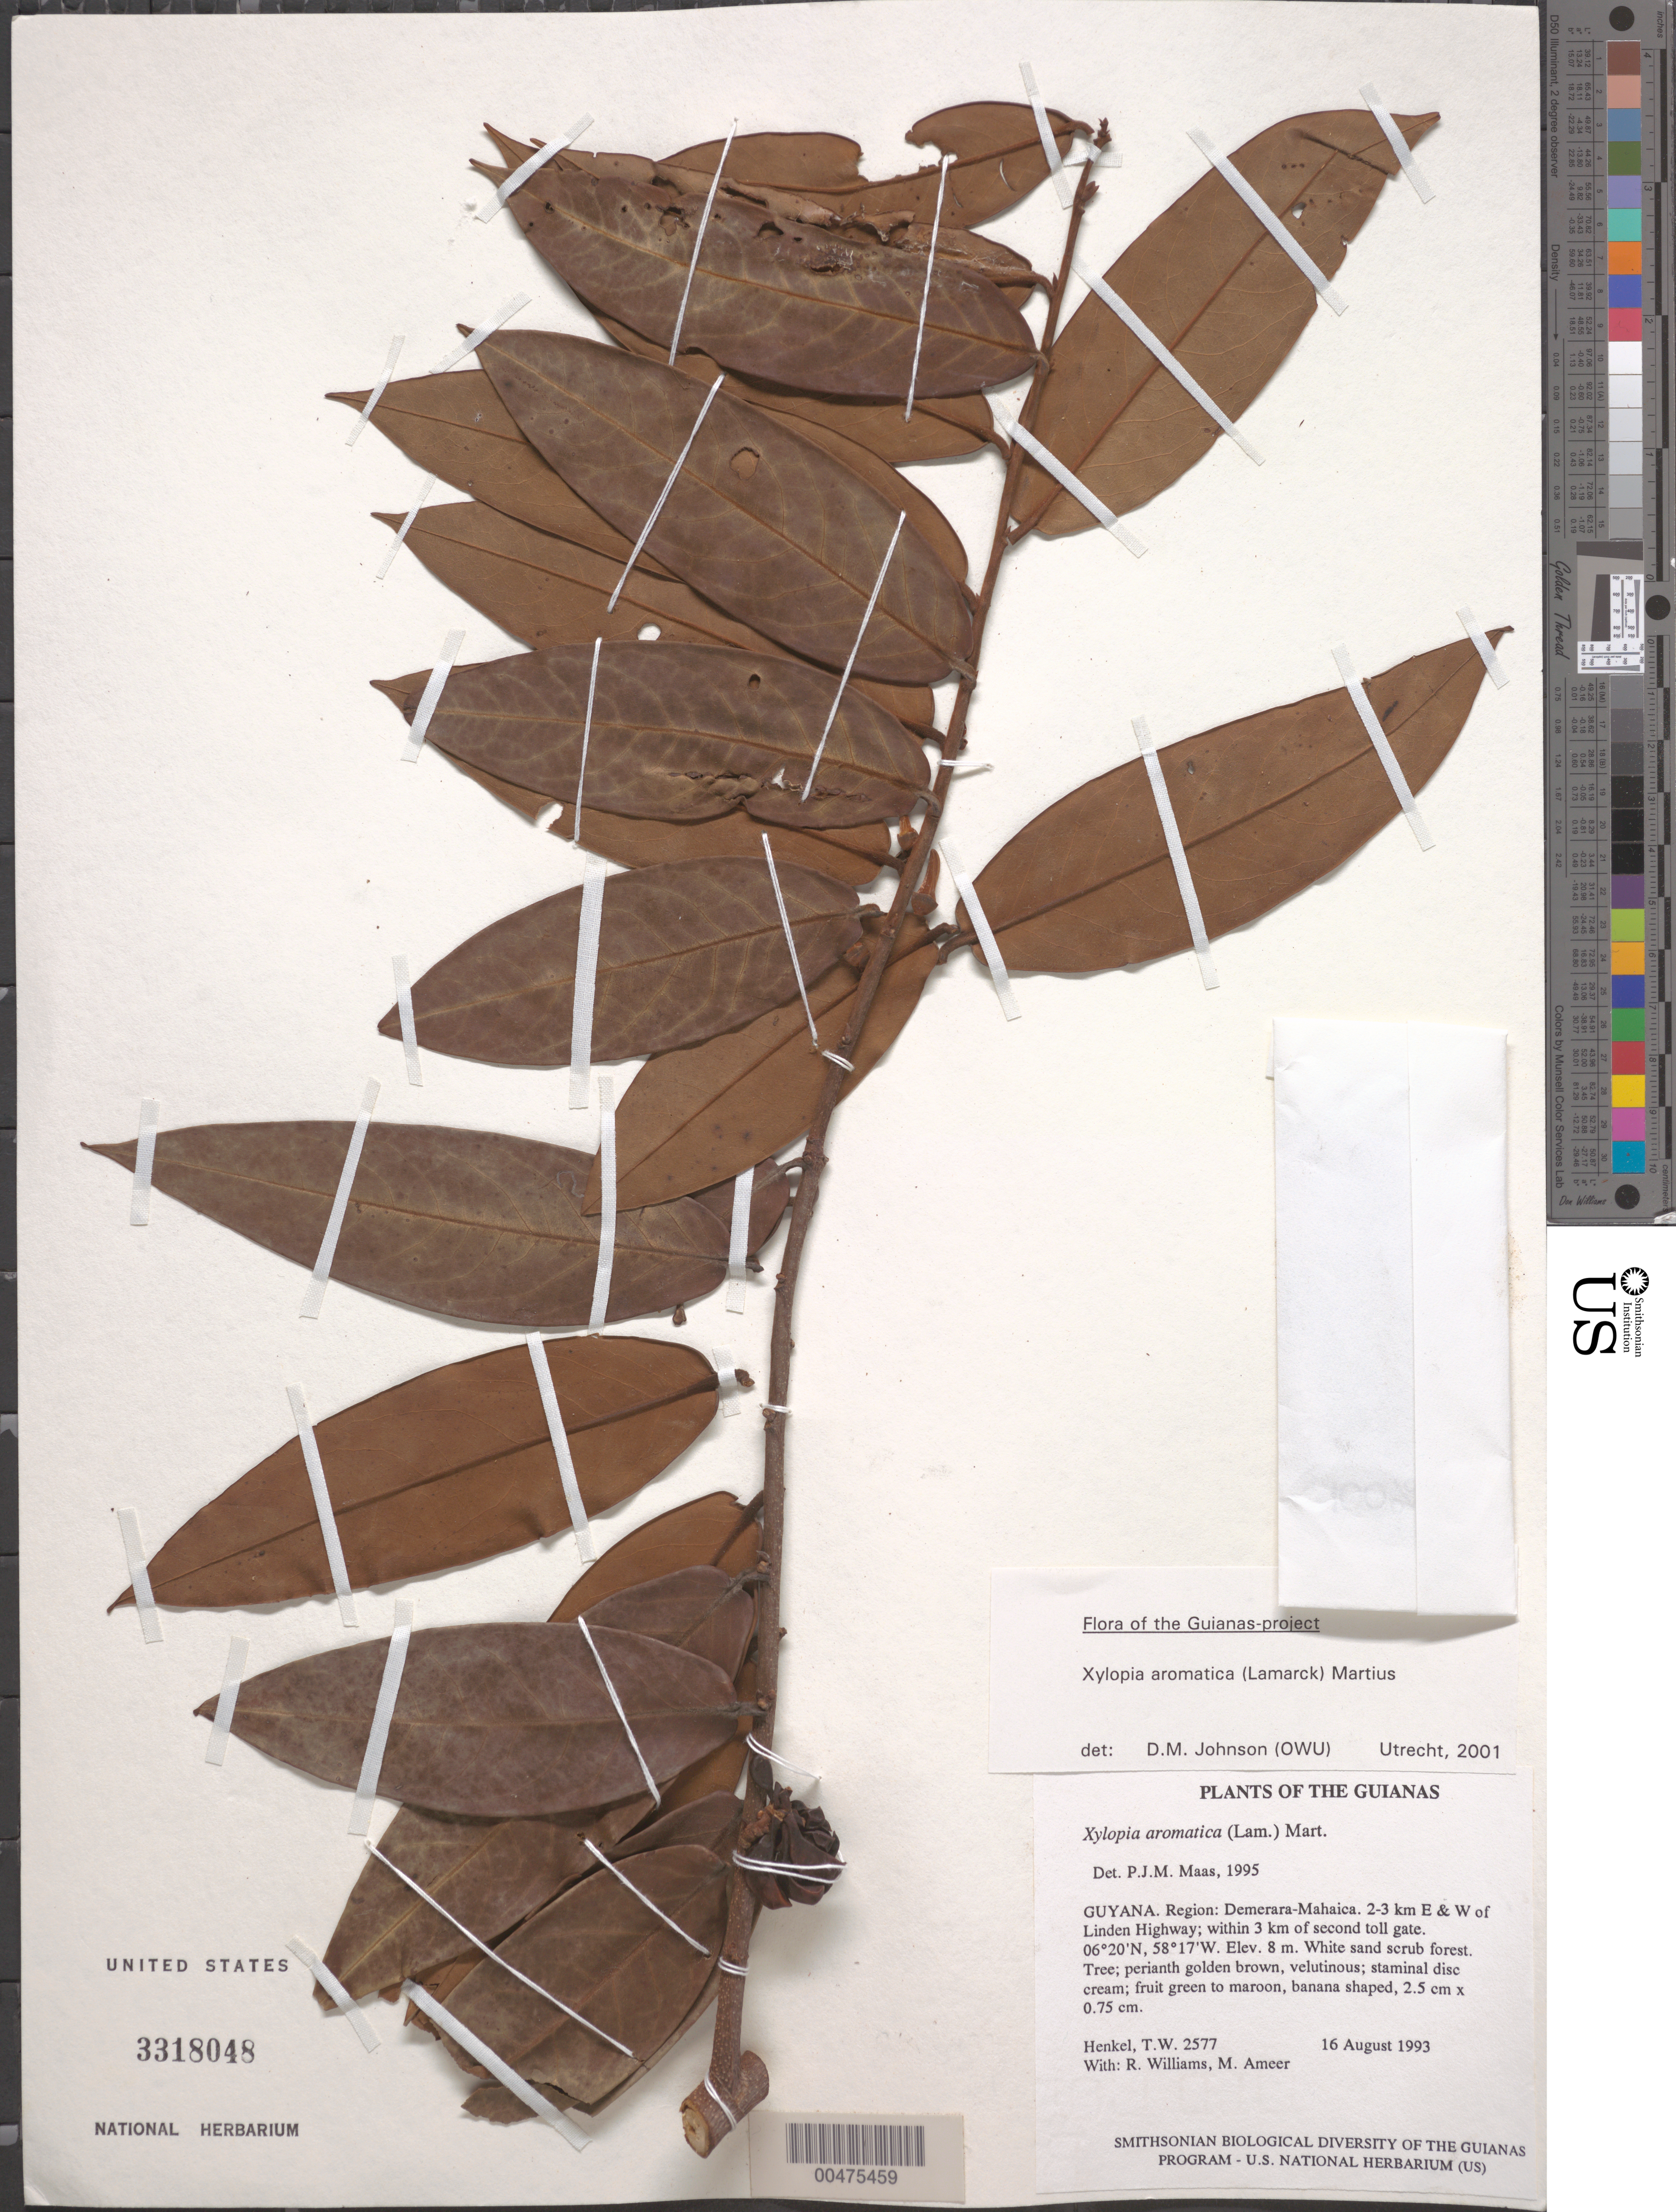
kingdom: Plantae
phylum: Tracheophyta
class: Magnoliopsida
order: Magnoliales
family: Annonaceae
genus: Xylopia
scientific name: Xylopia aromatica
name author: (Lam.) Mart.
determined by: Johnson, D. M.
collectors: T. Henkel, R. Williams & M. Ameer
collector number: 2577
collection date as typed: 16 August 1993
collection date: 1993-08-16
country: Guyana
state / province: Demerara-Mahaica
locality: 2-3 km E & W of Linden Highway; within 3 km of second toll gate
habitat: White sand scrub forest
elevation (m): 8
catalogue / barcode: US 3318048